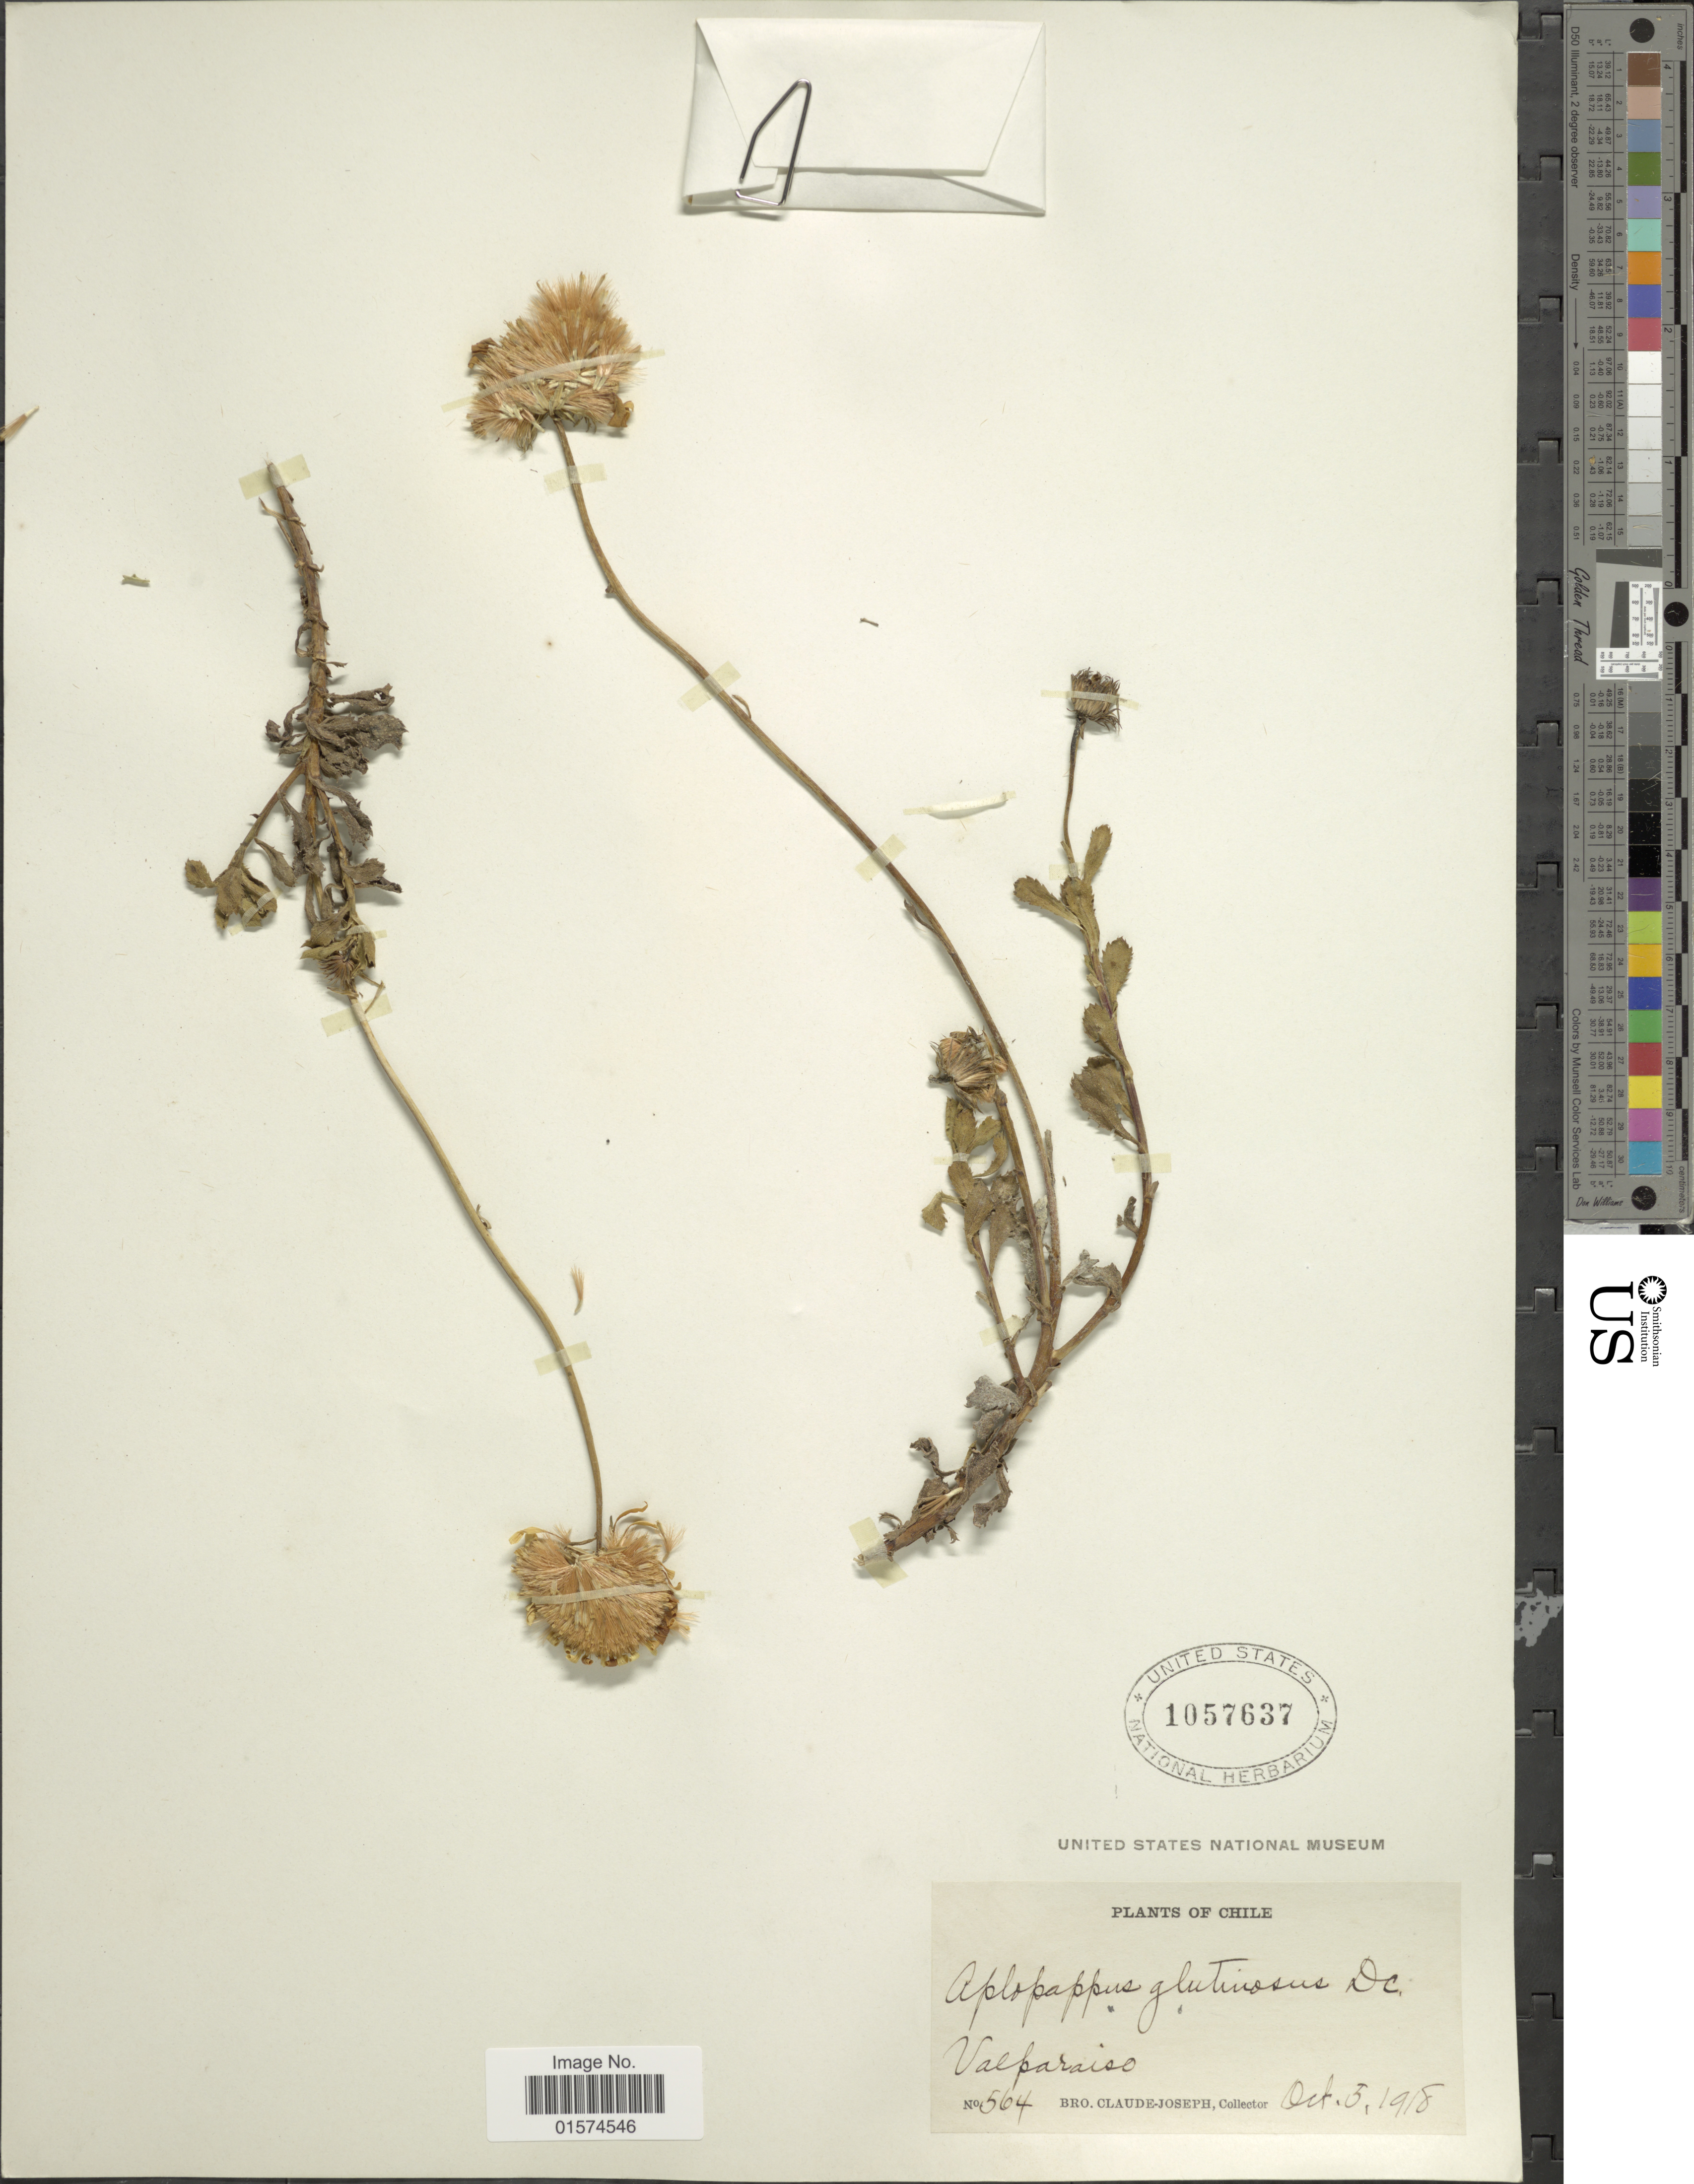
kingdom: Plantae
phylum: Tracheophyta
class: Magnoliopsida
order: Asterales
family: Asteraceae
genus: Haplopappus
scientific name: Haplopappus glutinosus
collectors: Bro. Claude-Joseph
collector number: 564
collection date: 1918-10-05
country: Chile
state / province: Valparaíso (V)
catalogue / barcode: US 1057637